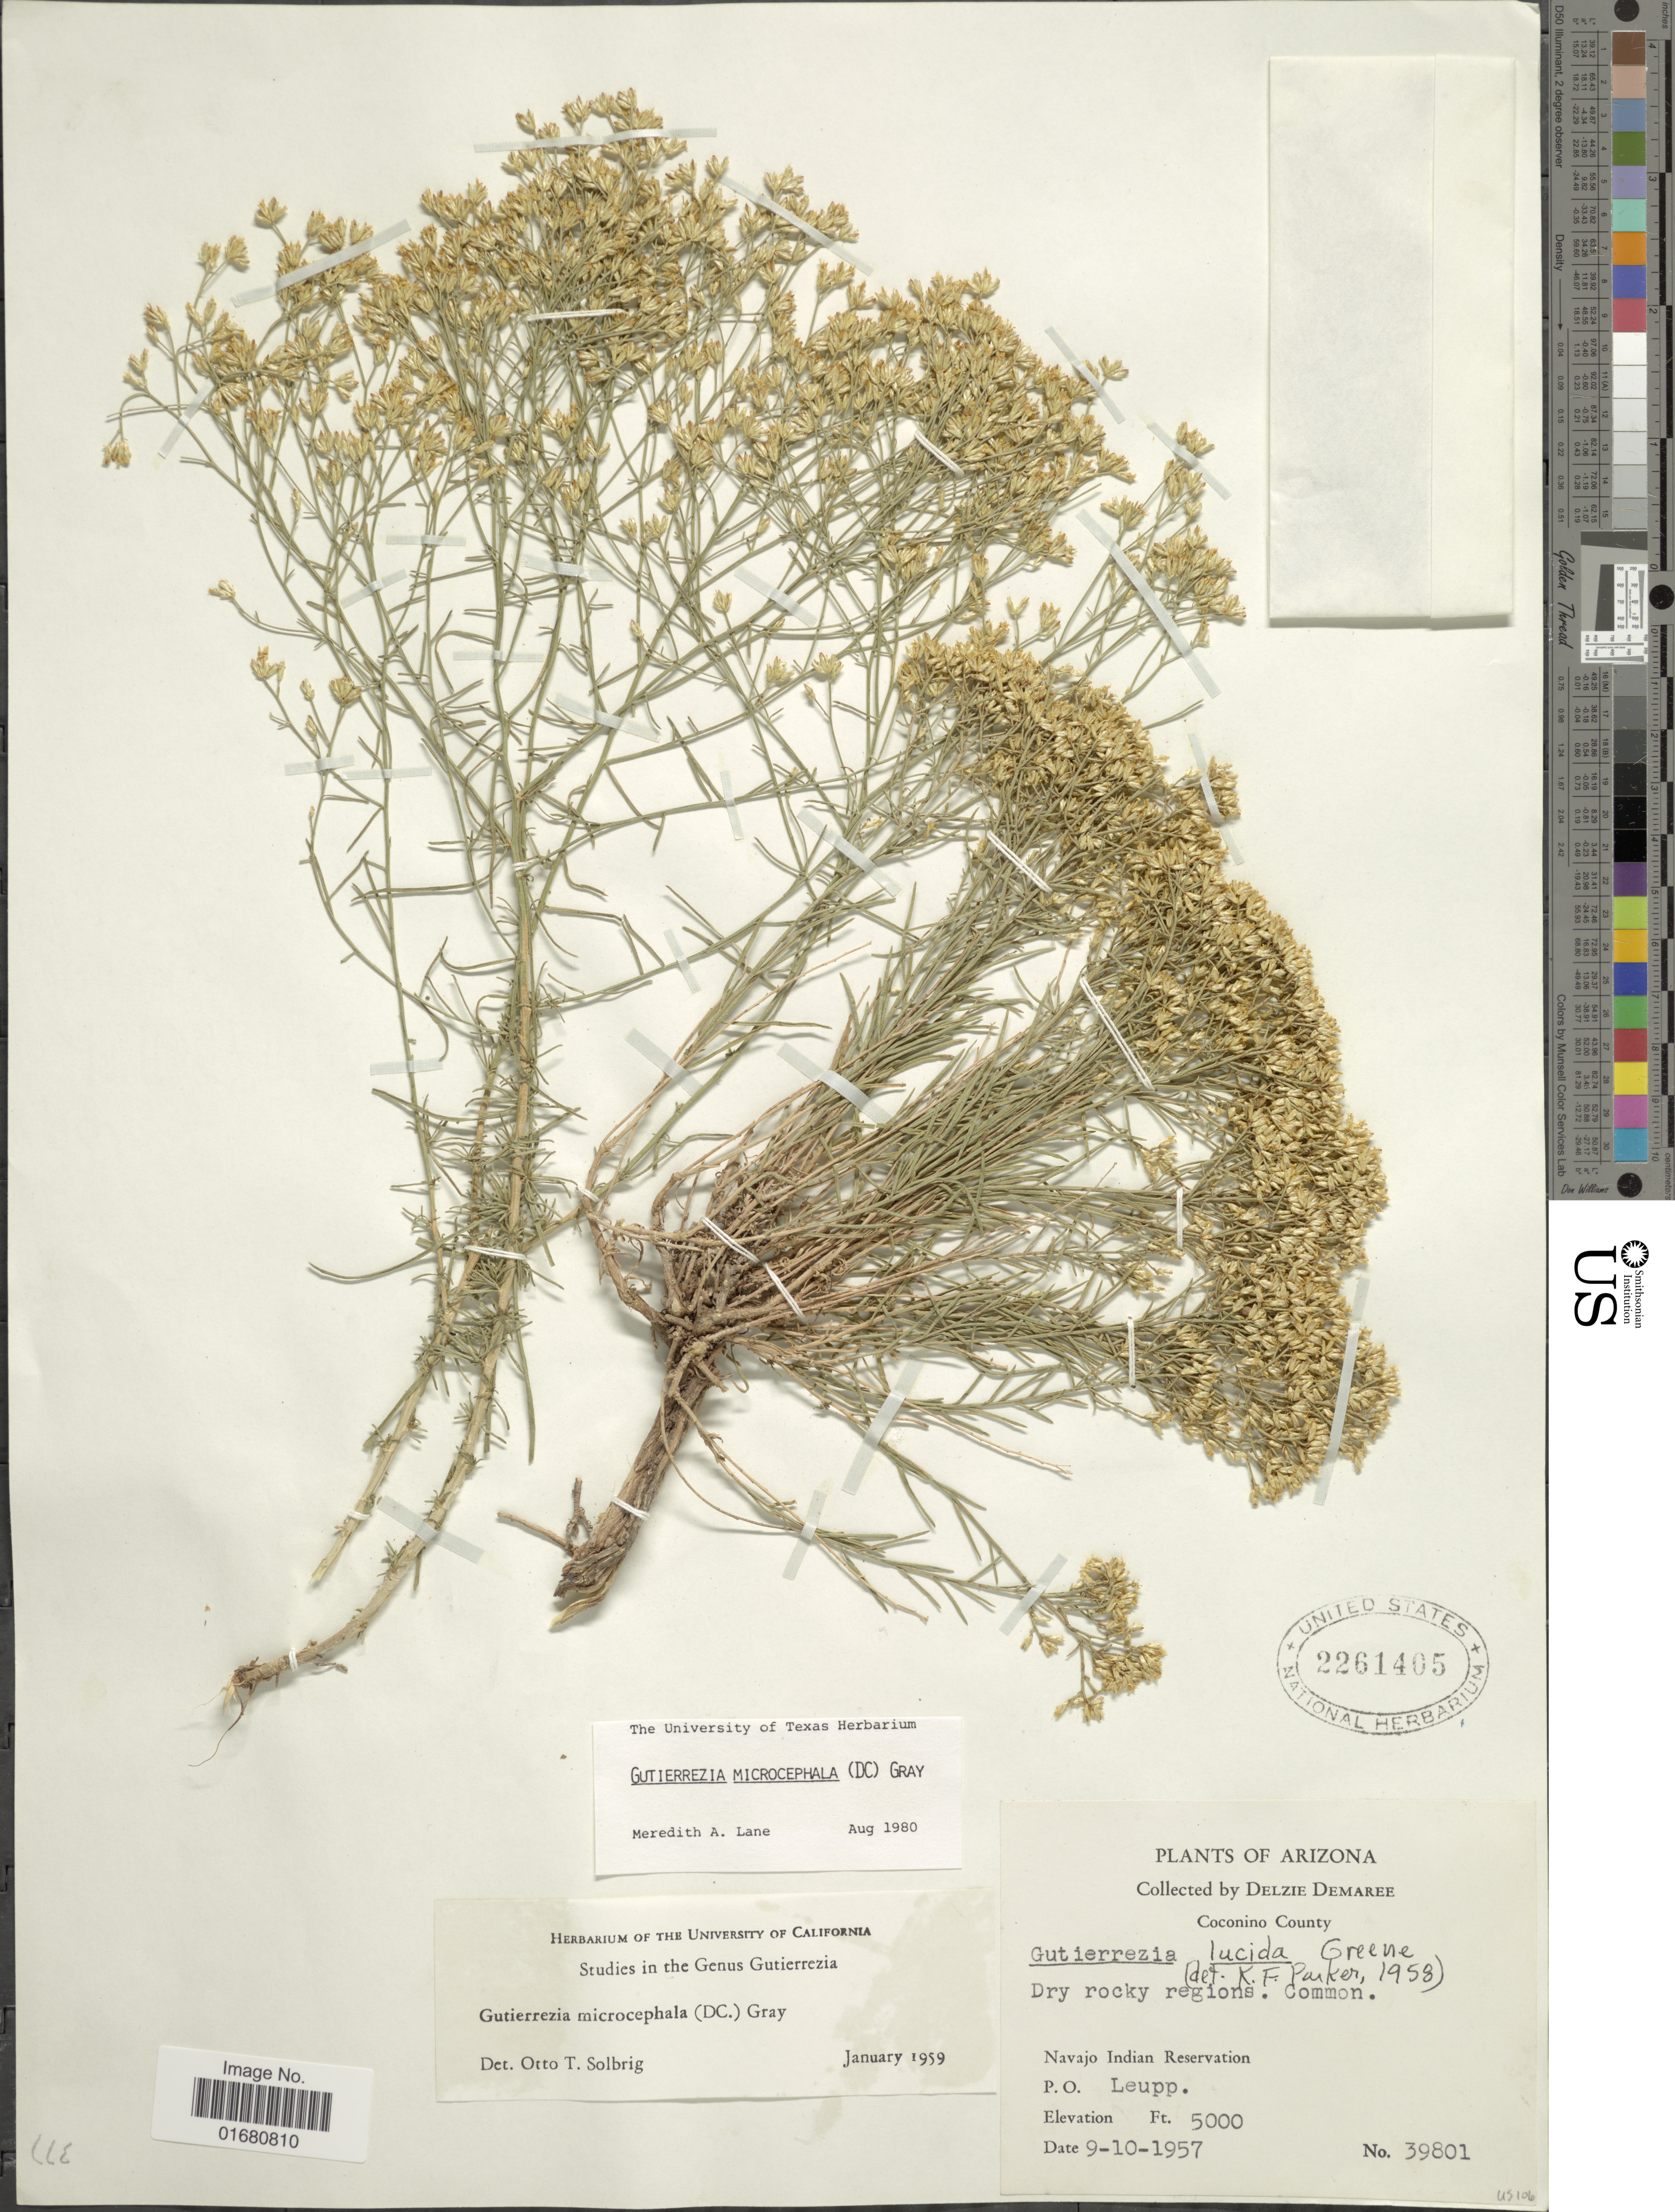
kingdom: Plantae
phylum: Tracheophyta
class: Magnoliopsida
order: Asterales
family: Asteraceae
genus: Gutierrezia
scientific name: Gutierrezia microcephala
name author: (DC.) A. Gray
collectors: D. Demaree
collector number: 39801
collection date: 1957-09-10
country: United States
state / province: Arizona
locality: Coconino County, Navajo Indian Reservation, P.O. Leupp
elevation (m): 1524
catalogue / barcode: US 2261405